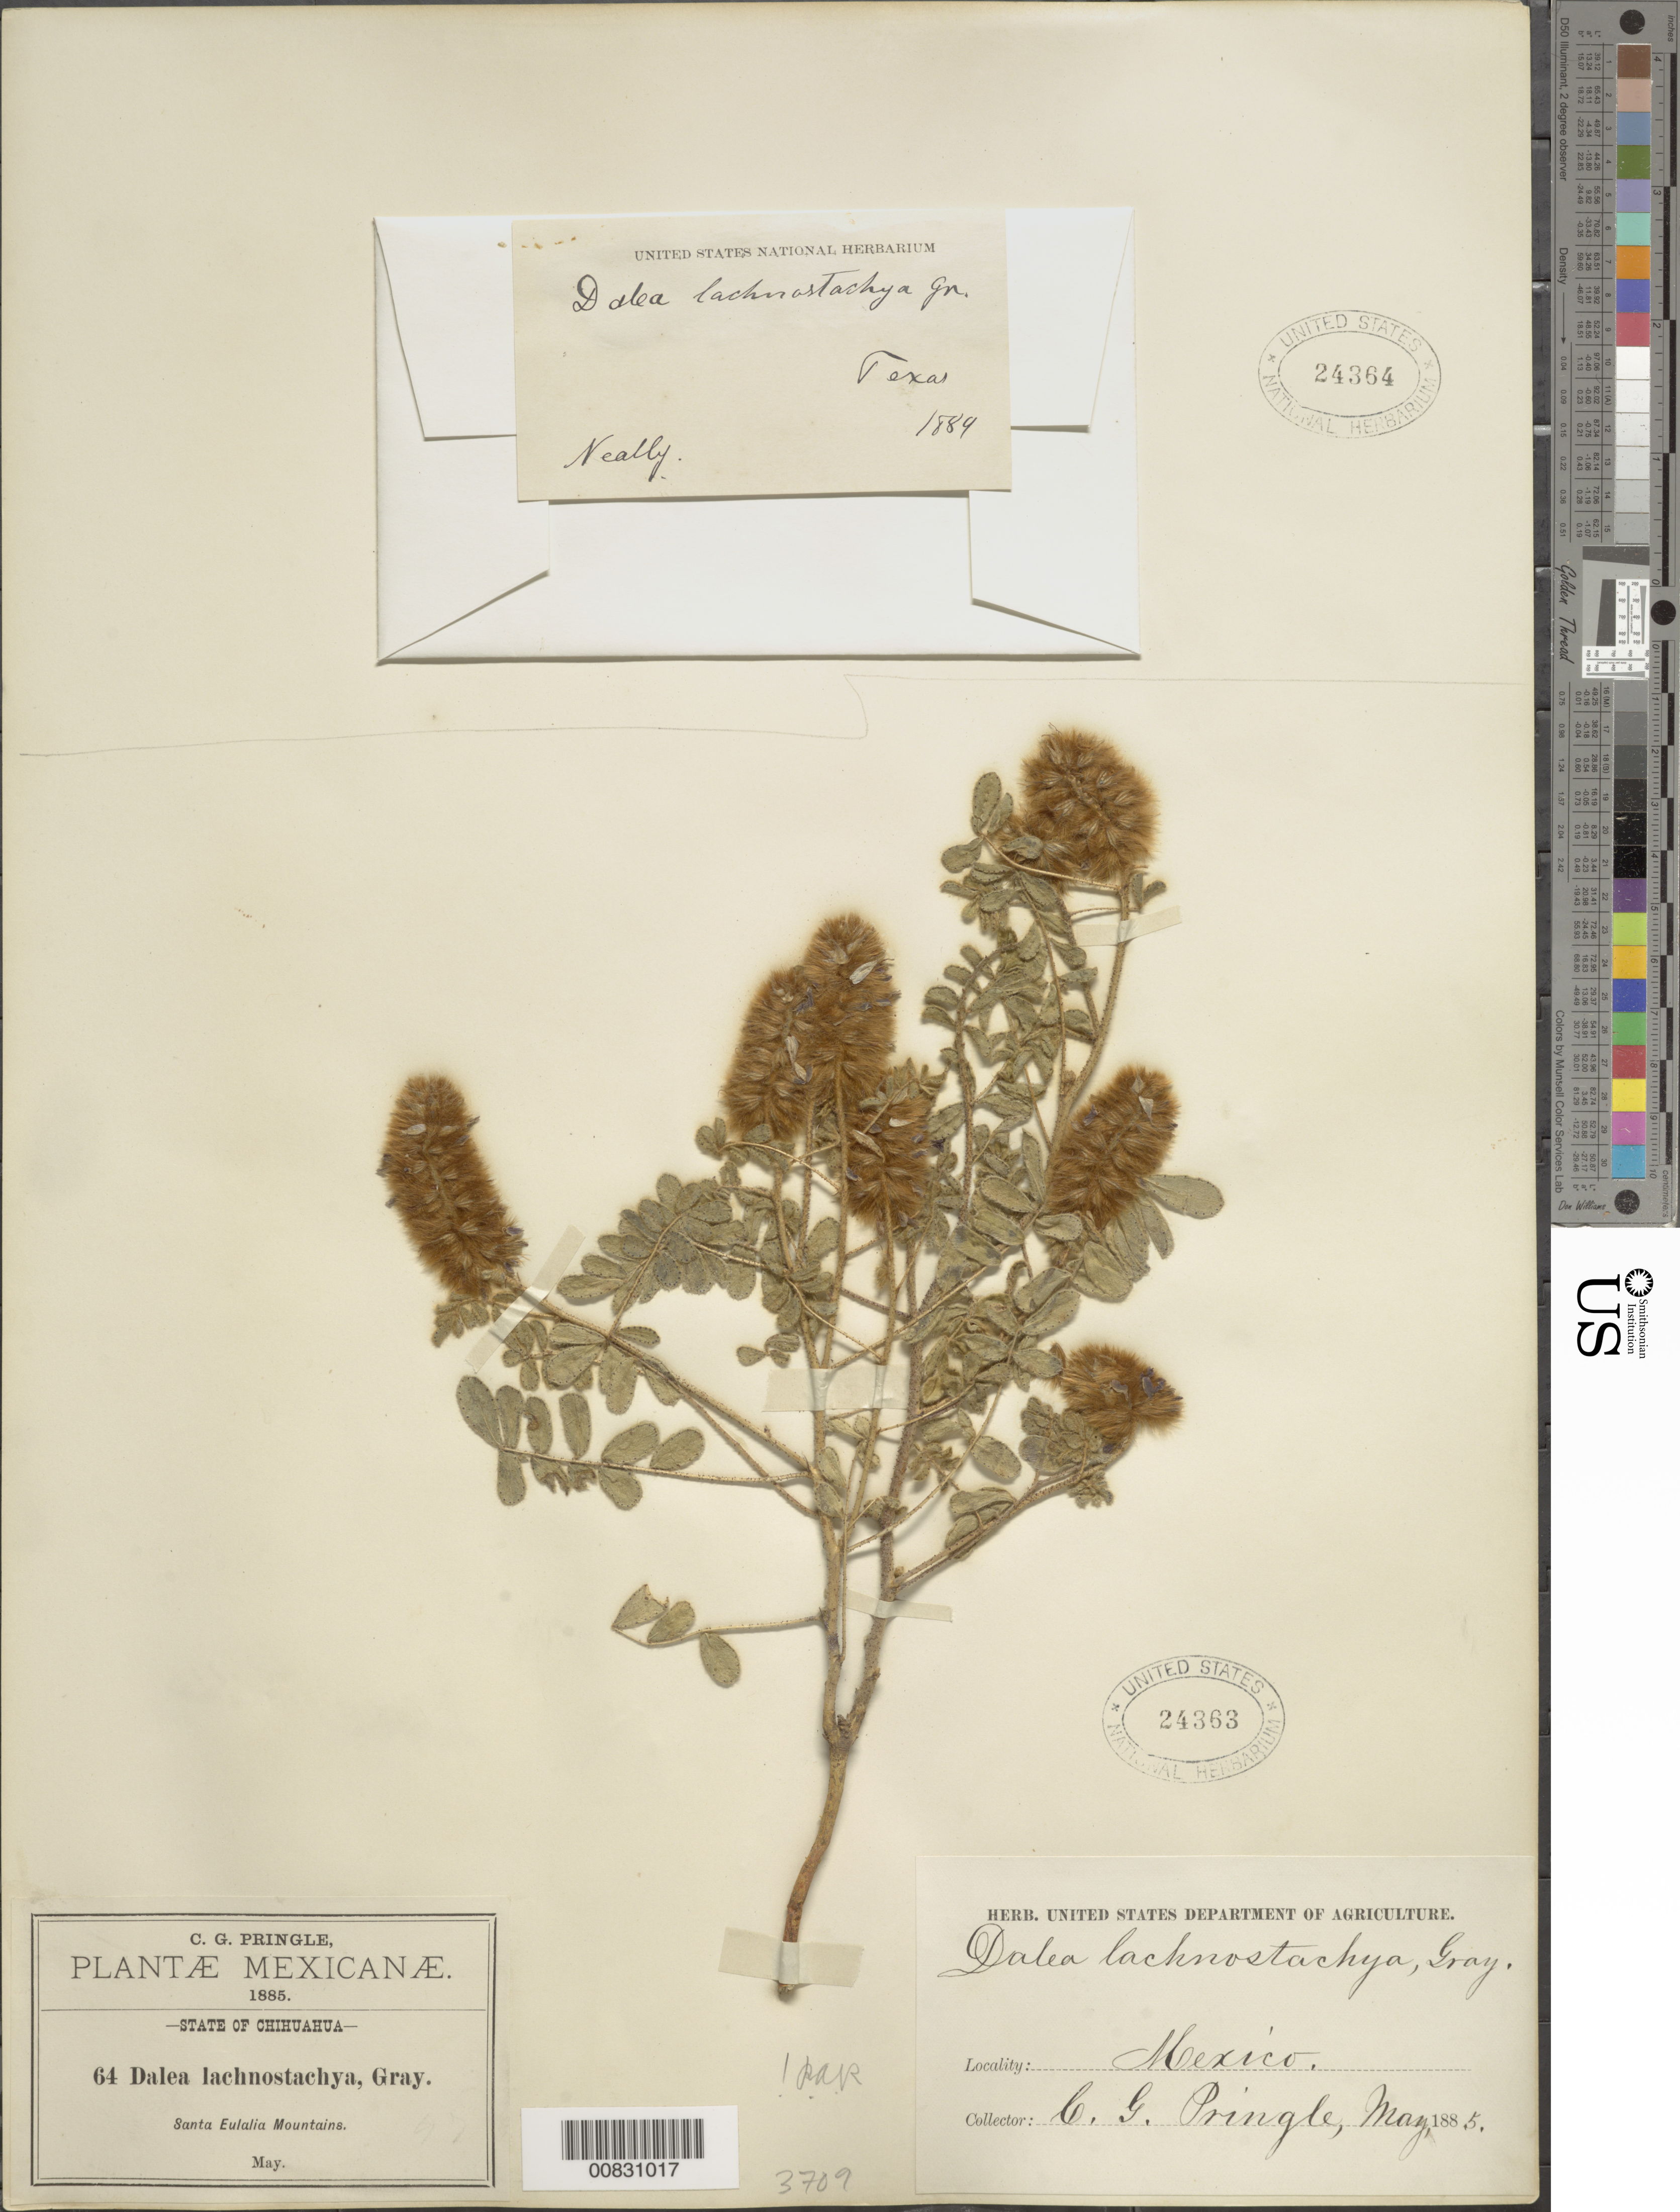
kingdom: Plantae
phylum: Tracheophyta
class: Magnoliopsida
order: Fabales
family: Fabaceae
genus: Dalea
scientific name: Dalea lachnostachys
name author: A. Gray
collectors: C. G. Pringle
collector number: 64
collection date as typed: May 1885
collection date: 1885-05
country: Mexico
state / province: Chihuahua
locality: Santa Eulalia Mountains.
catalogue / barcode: US 24363